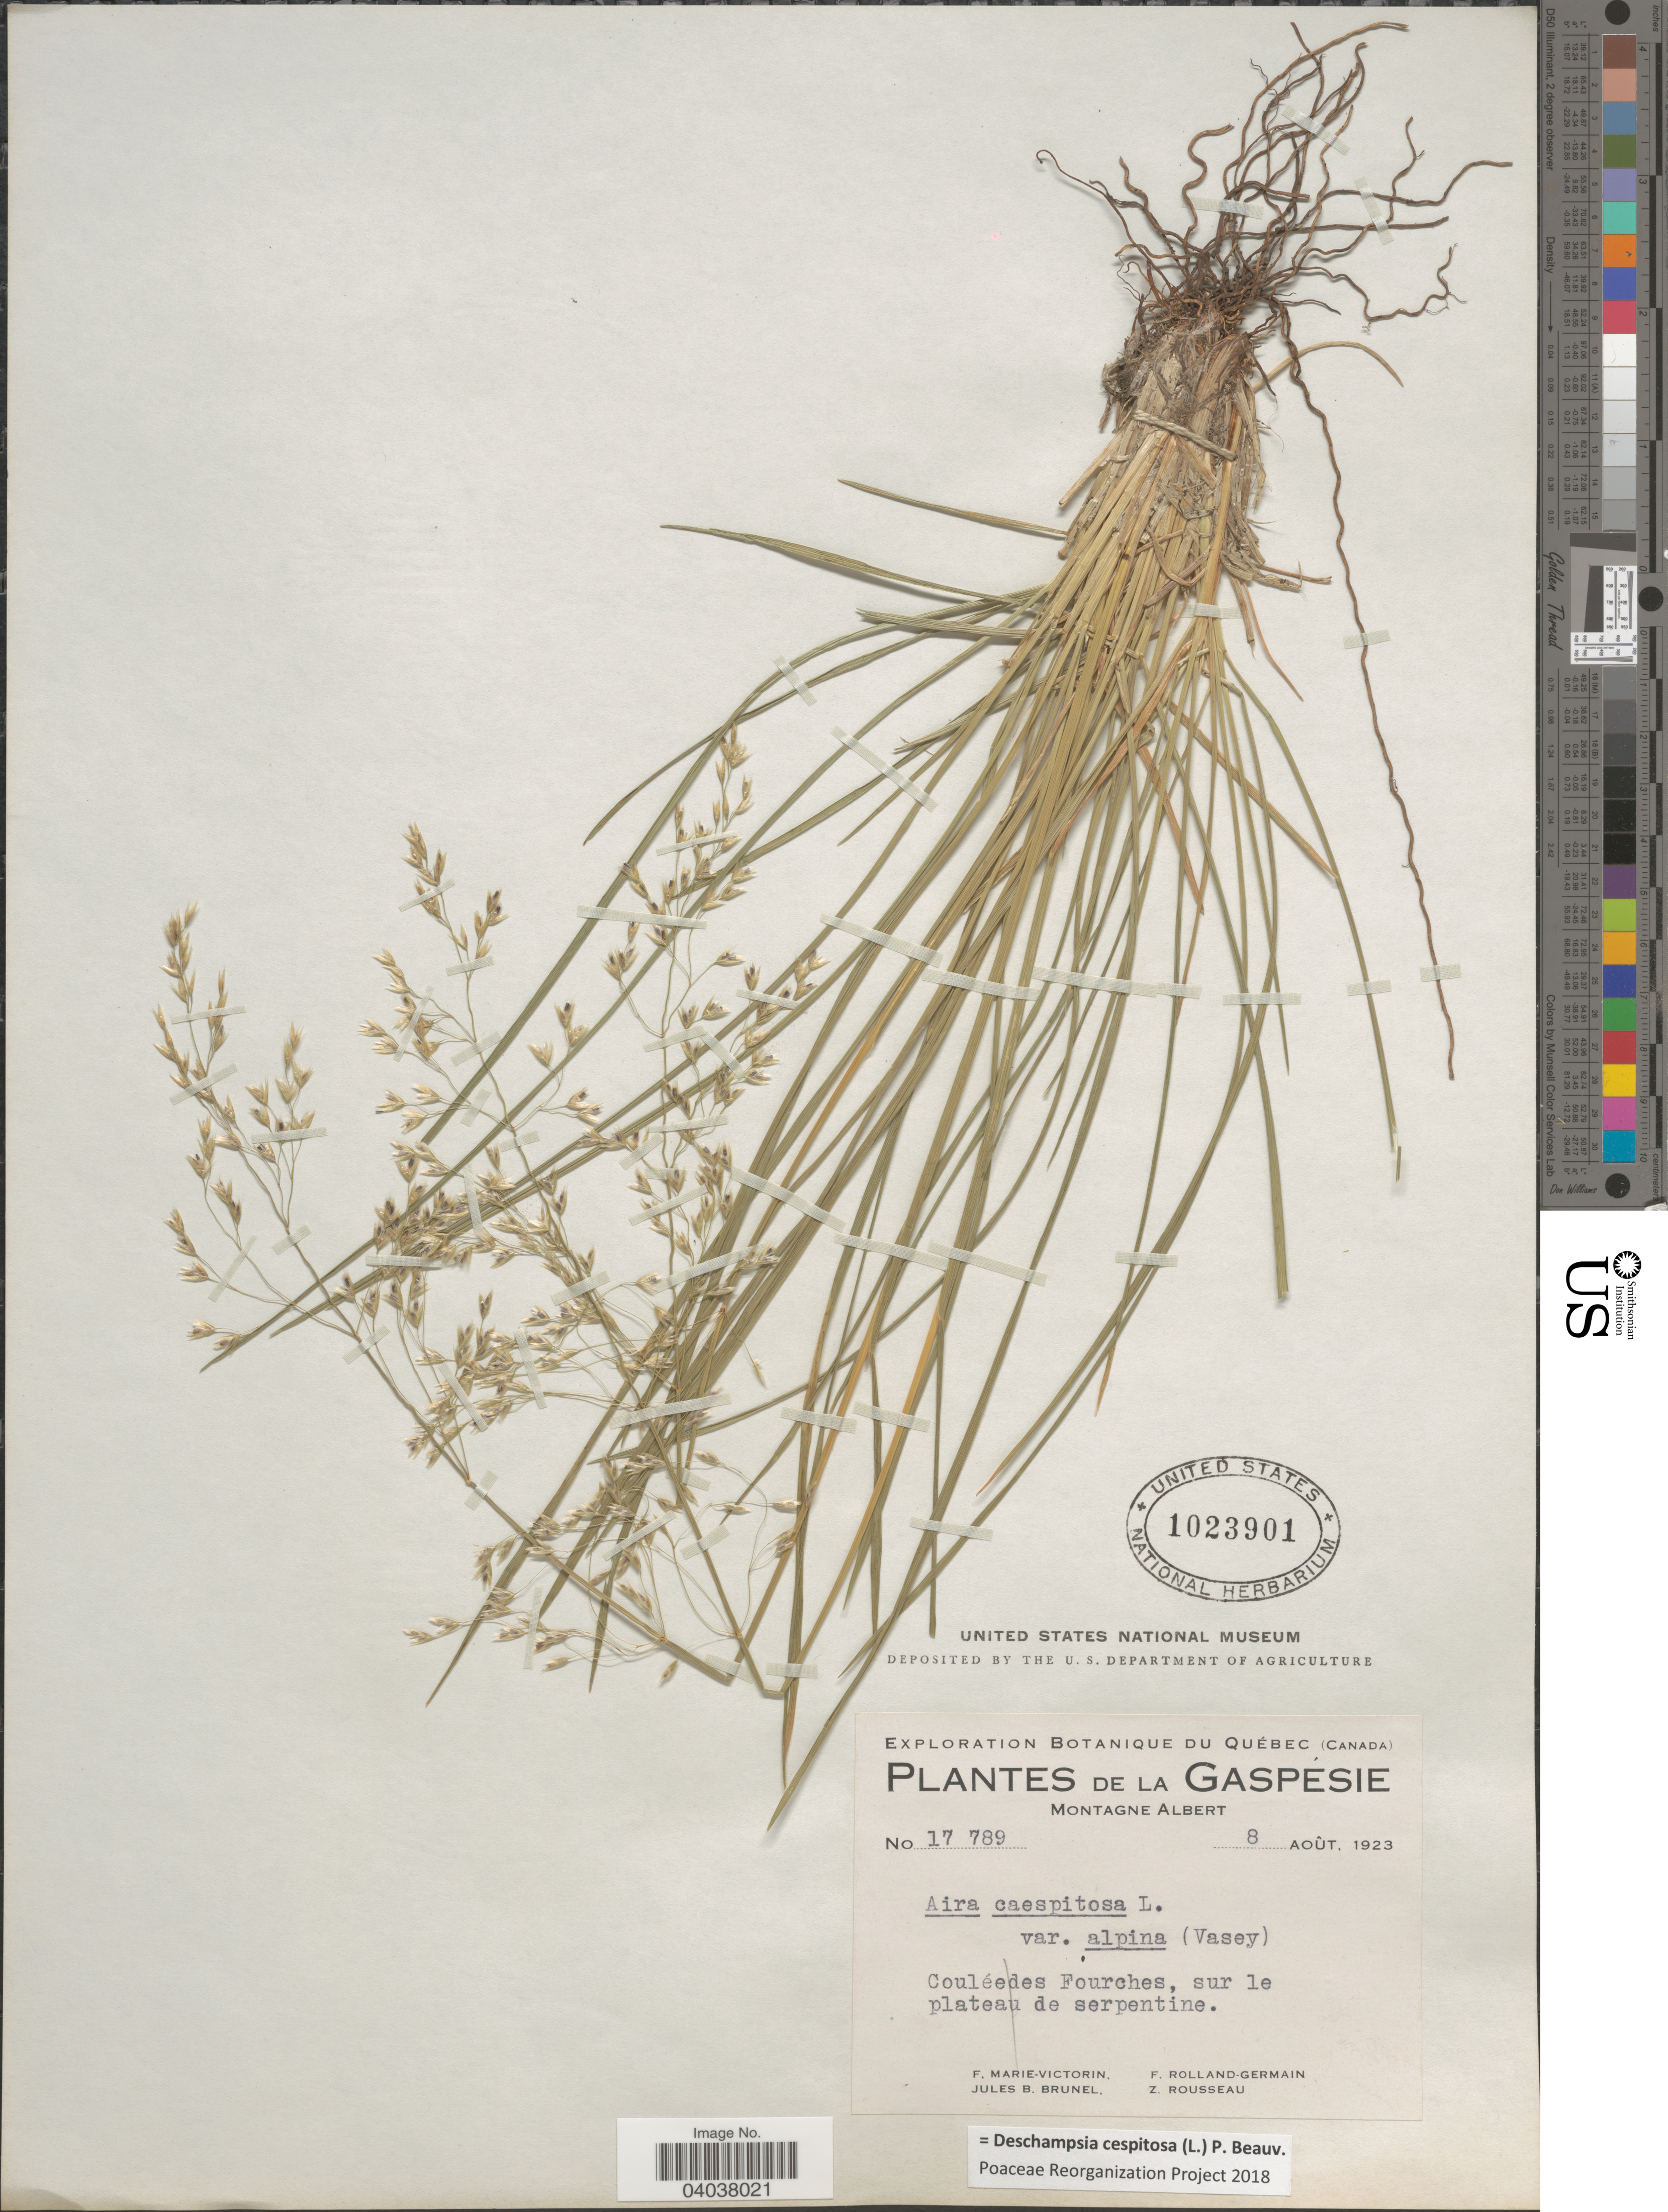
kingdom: Plantae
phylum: Tracheophyta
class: Liliopsida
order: Poales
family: Poaceae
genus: Deschampsia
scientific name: Deschampsia cespitosa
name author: (L.) P. Beauv.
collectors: F. Marie-Victorin, Rolland-Germain, J. Brunel & Z. Rousseau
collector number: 17789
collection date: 1923-08-08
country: Canada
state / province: Quebec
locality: La Gaspésie. Montagne Albert. Coulée des Fourches.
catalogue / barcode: US 1023901